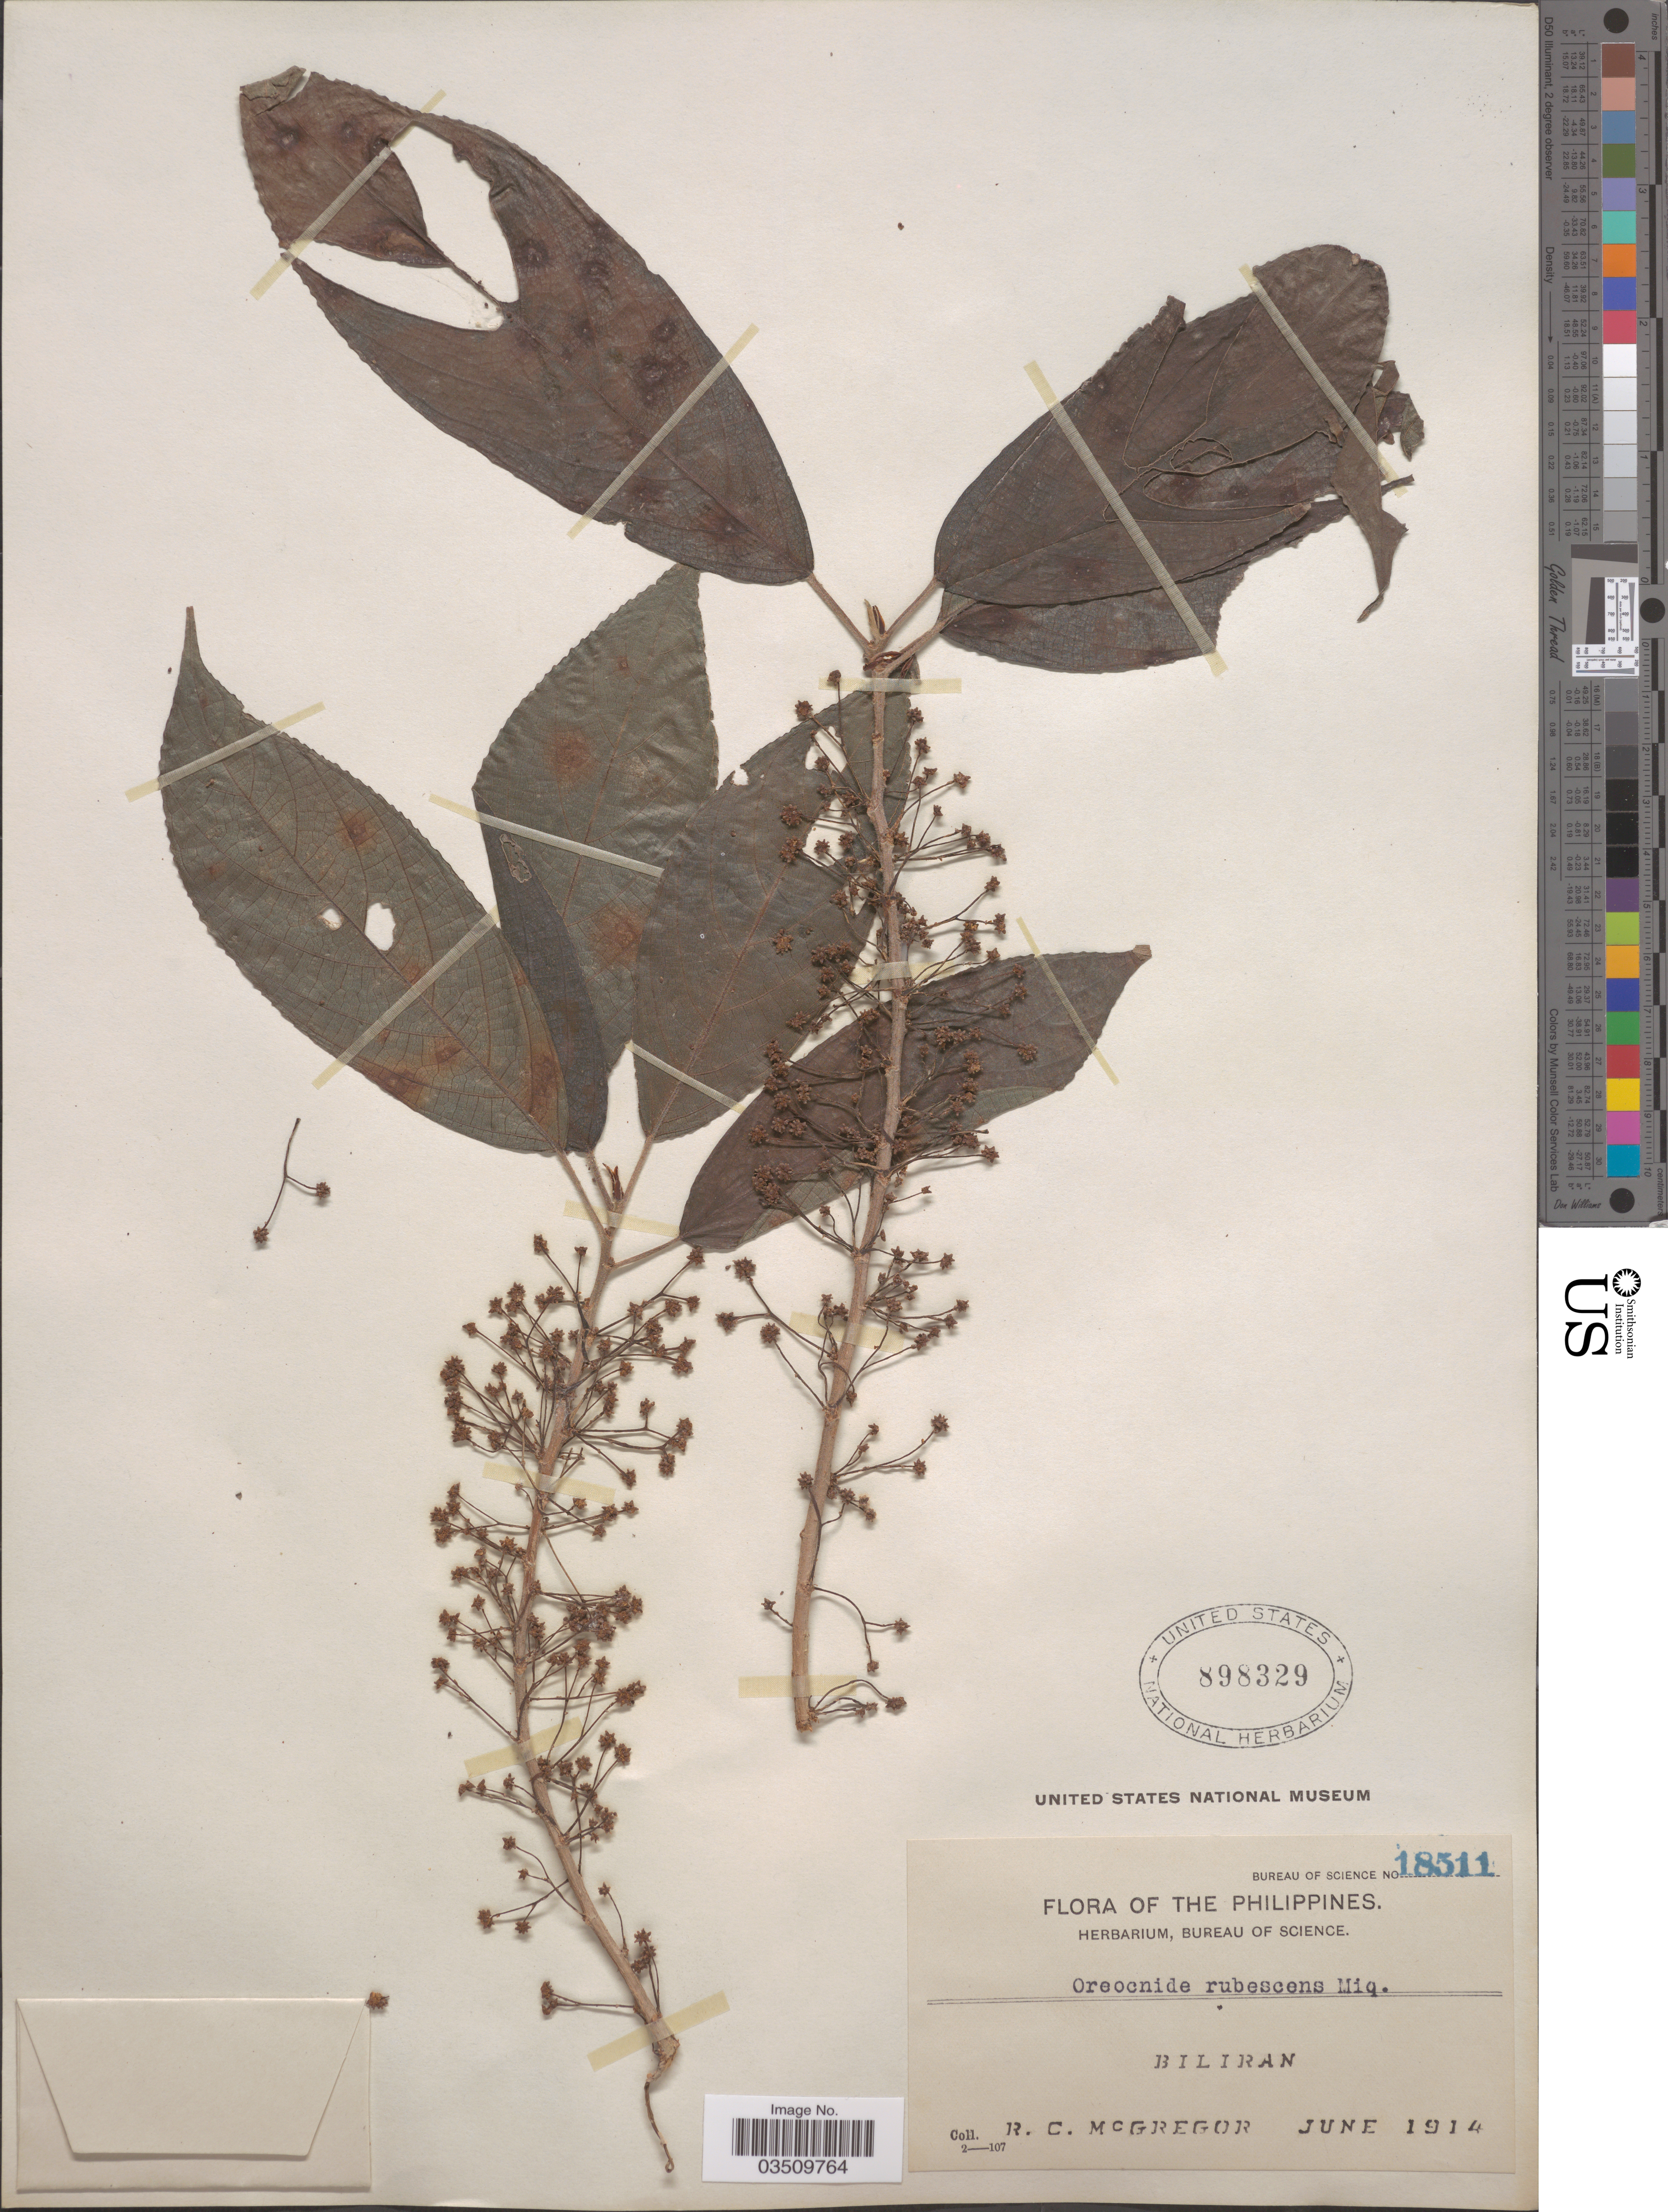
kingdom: Plantae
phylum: Tracheophyta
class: Magnoliopsida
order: Rosales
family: Urticaceae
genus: Oreocnide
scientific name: Oreocnide rubescens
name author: (Blume) Miq.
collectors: R. C. McGregor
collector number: Bureau of Science 18511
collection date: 1914-06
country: Philippines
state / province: Eastern Visayas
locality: Biliran.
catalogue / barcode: US 898329